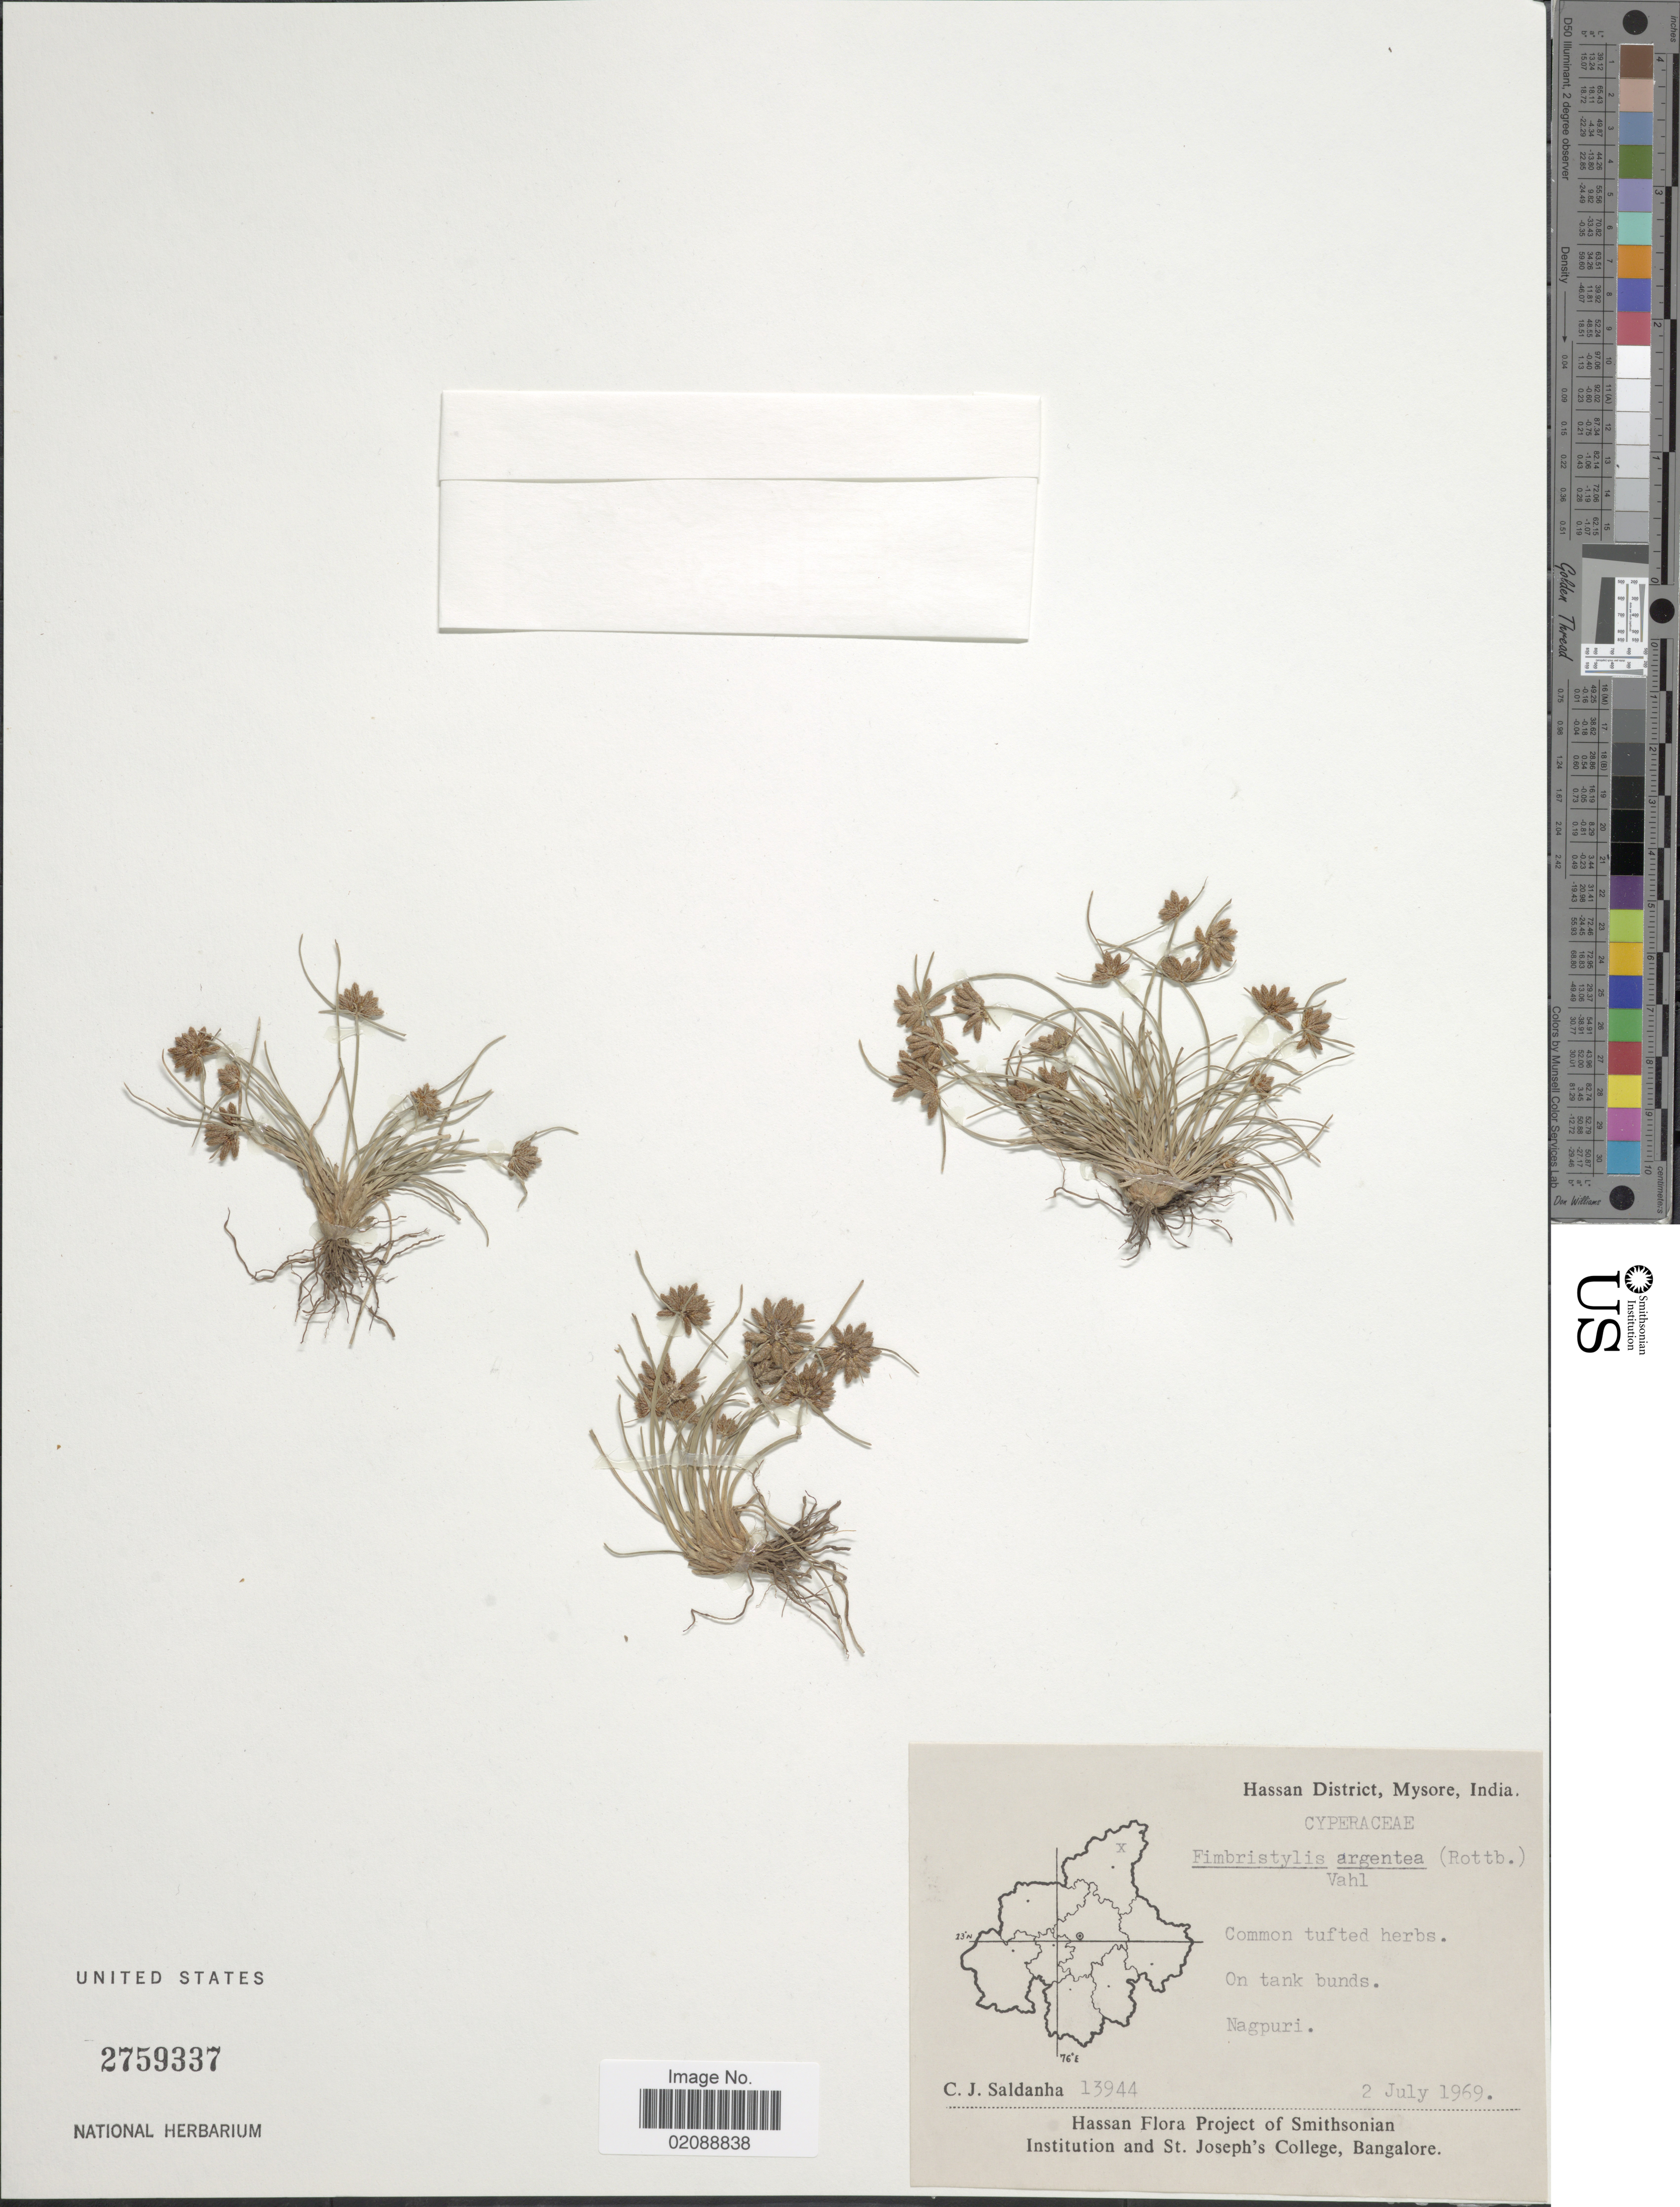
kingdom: Plantae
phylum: Tracheophyta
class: Liliopsida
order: Poales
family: Cyperaceae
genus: Fimbristylis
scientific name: Fimbristylis argentea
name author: (Rottb.) Vahl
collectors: C. J. Saldanha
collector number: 13944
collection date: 1969-07-02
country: India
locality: Hassan District, on tank buds, Nagpuri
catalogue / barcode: US 2759337